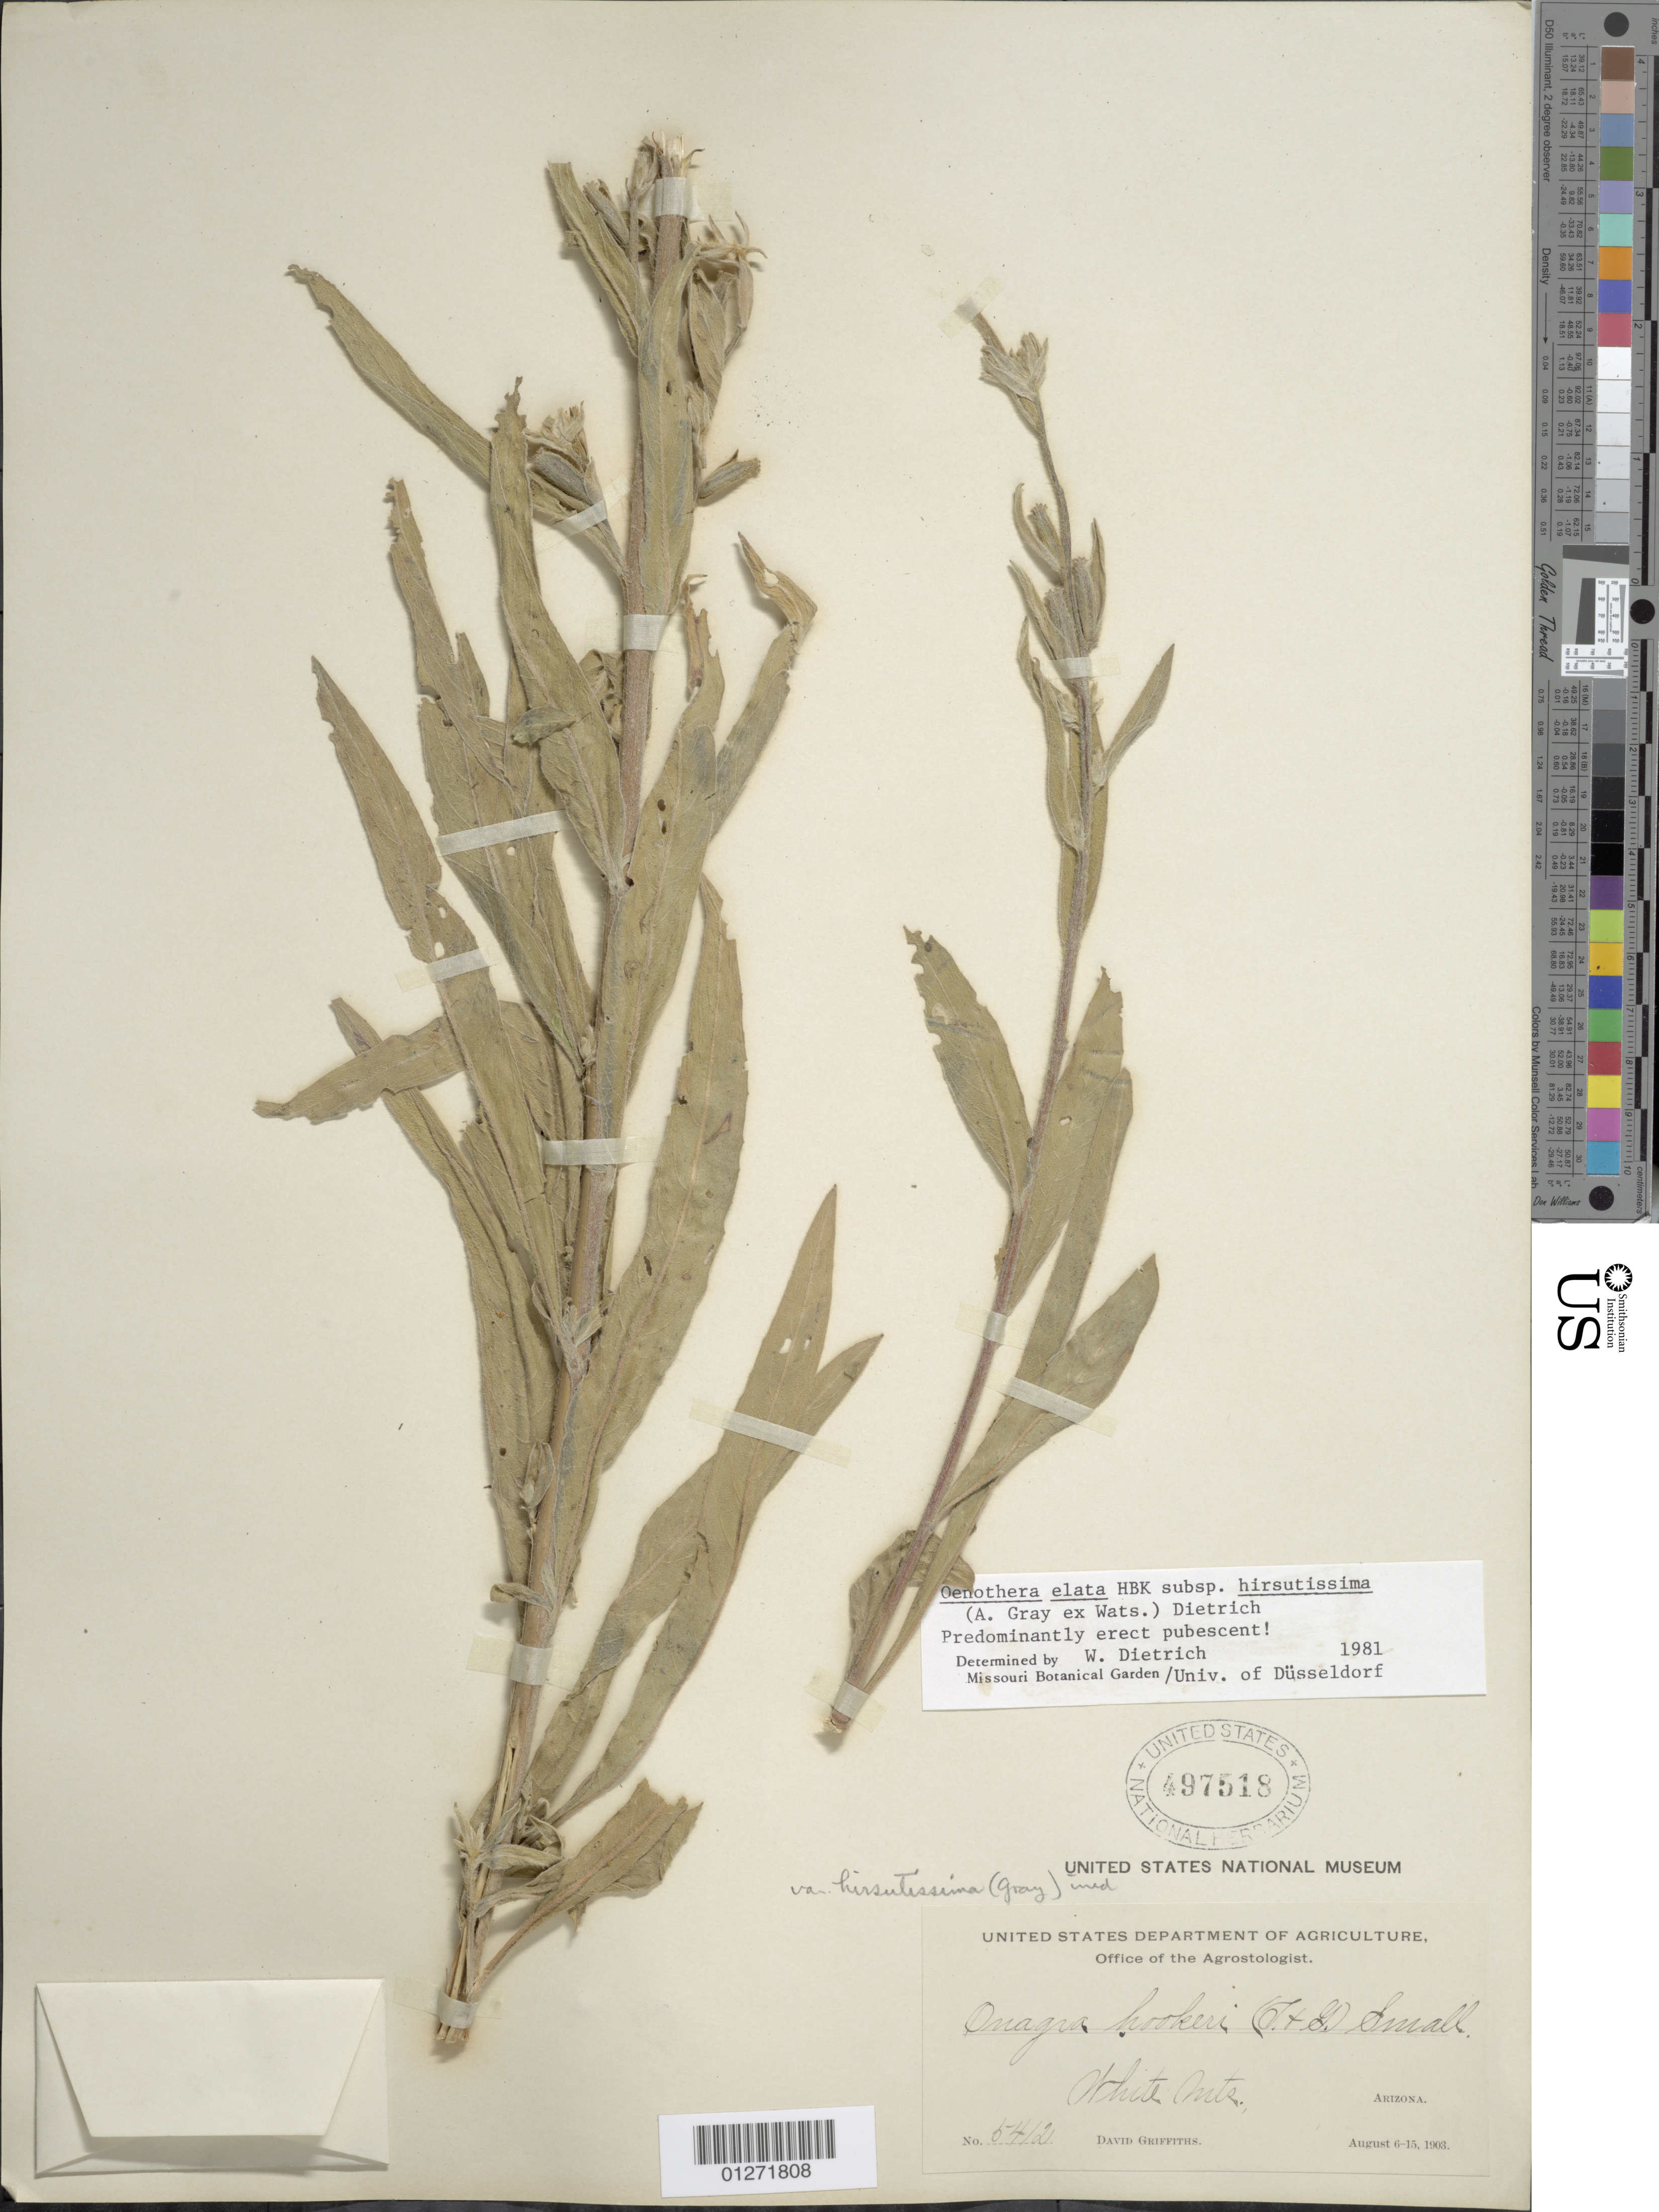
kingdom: Plantae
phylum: Tracheophyta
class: Magnoliopsida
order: Myrtales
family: Onagraceae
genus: Oenothera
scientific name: Oenothera elata subsp. hirsutissima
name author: (A. Gray ex S. Watson) W. Dietr.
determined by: Dietrich, W.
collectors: D. Griffiths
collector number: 5412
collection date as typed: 06 Aug 1903 to 15 Aug 1903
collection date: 1903-08-06/1903-08-15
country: United States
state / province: Arizona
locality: White Mountains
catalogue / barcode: US 497518